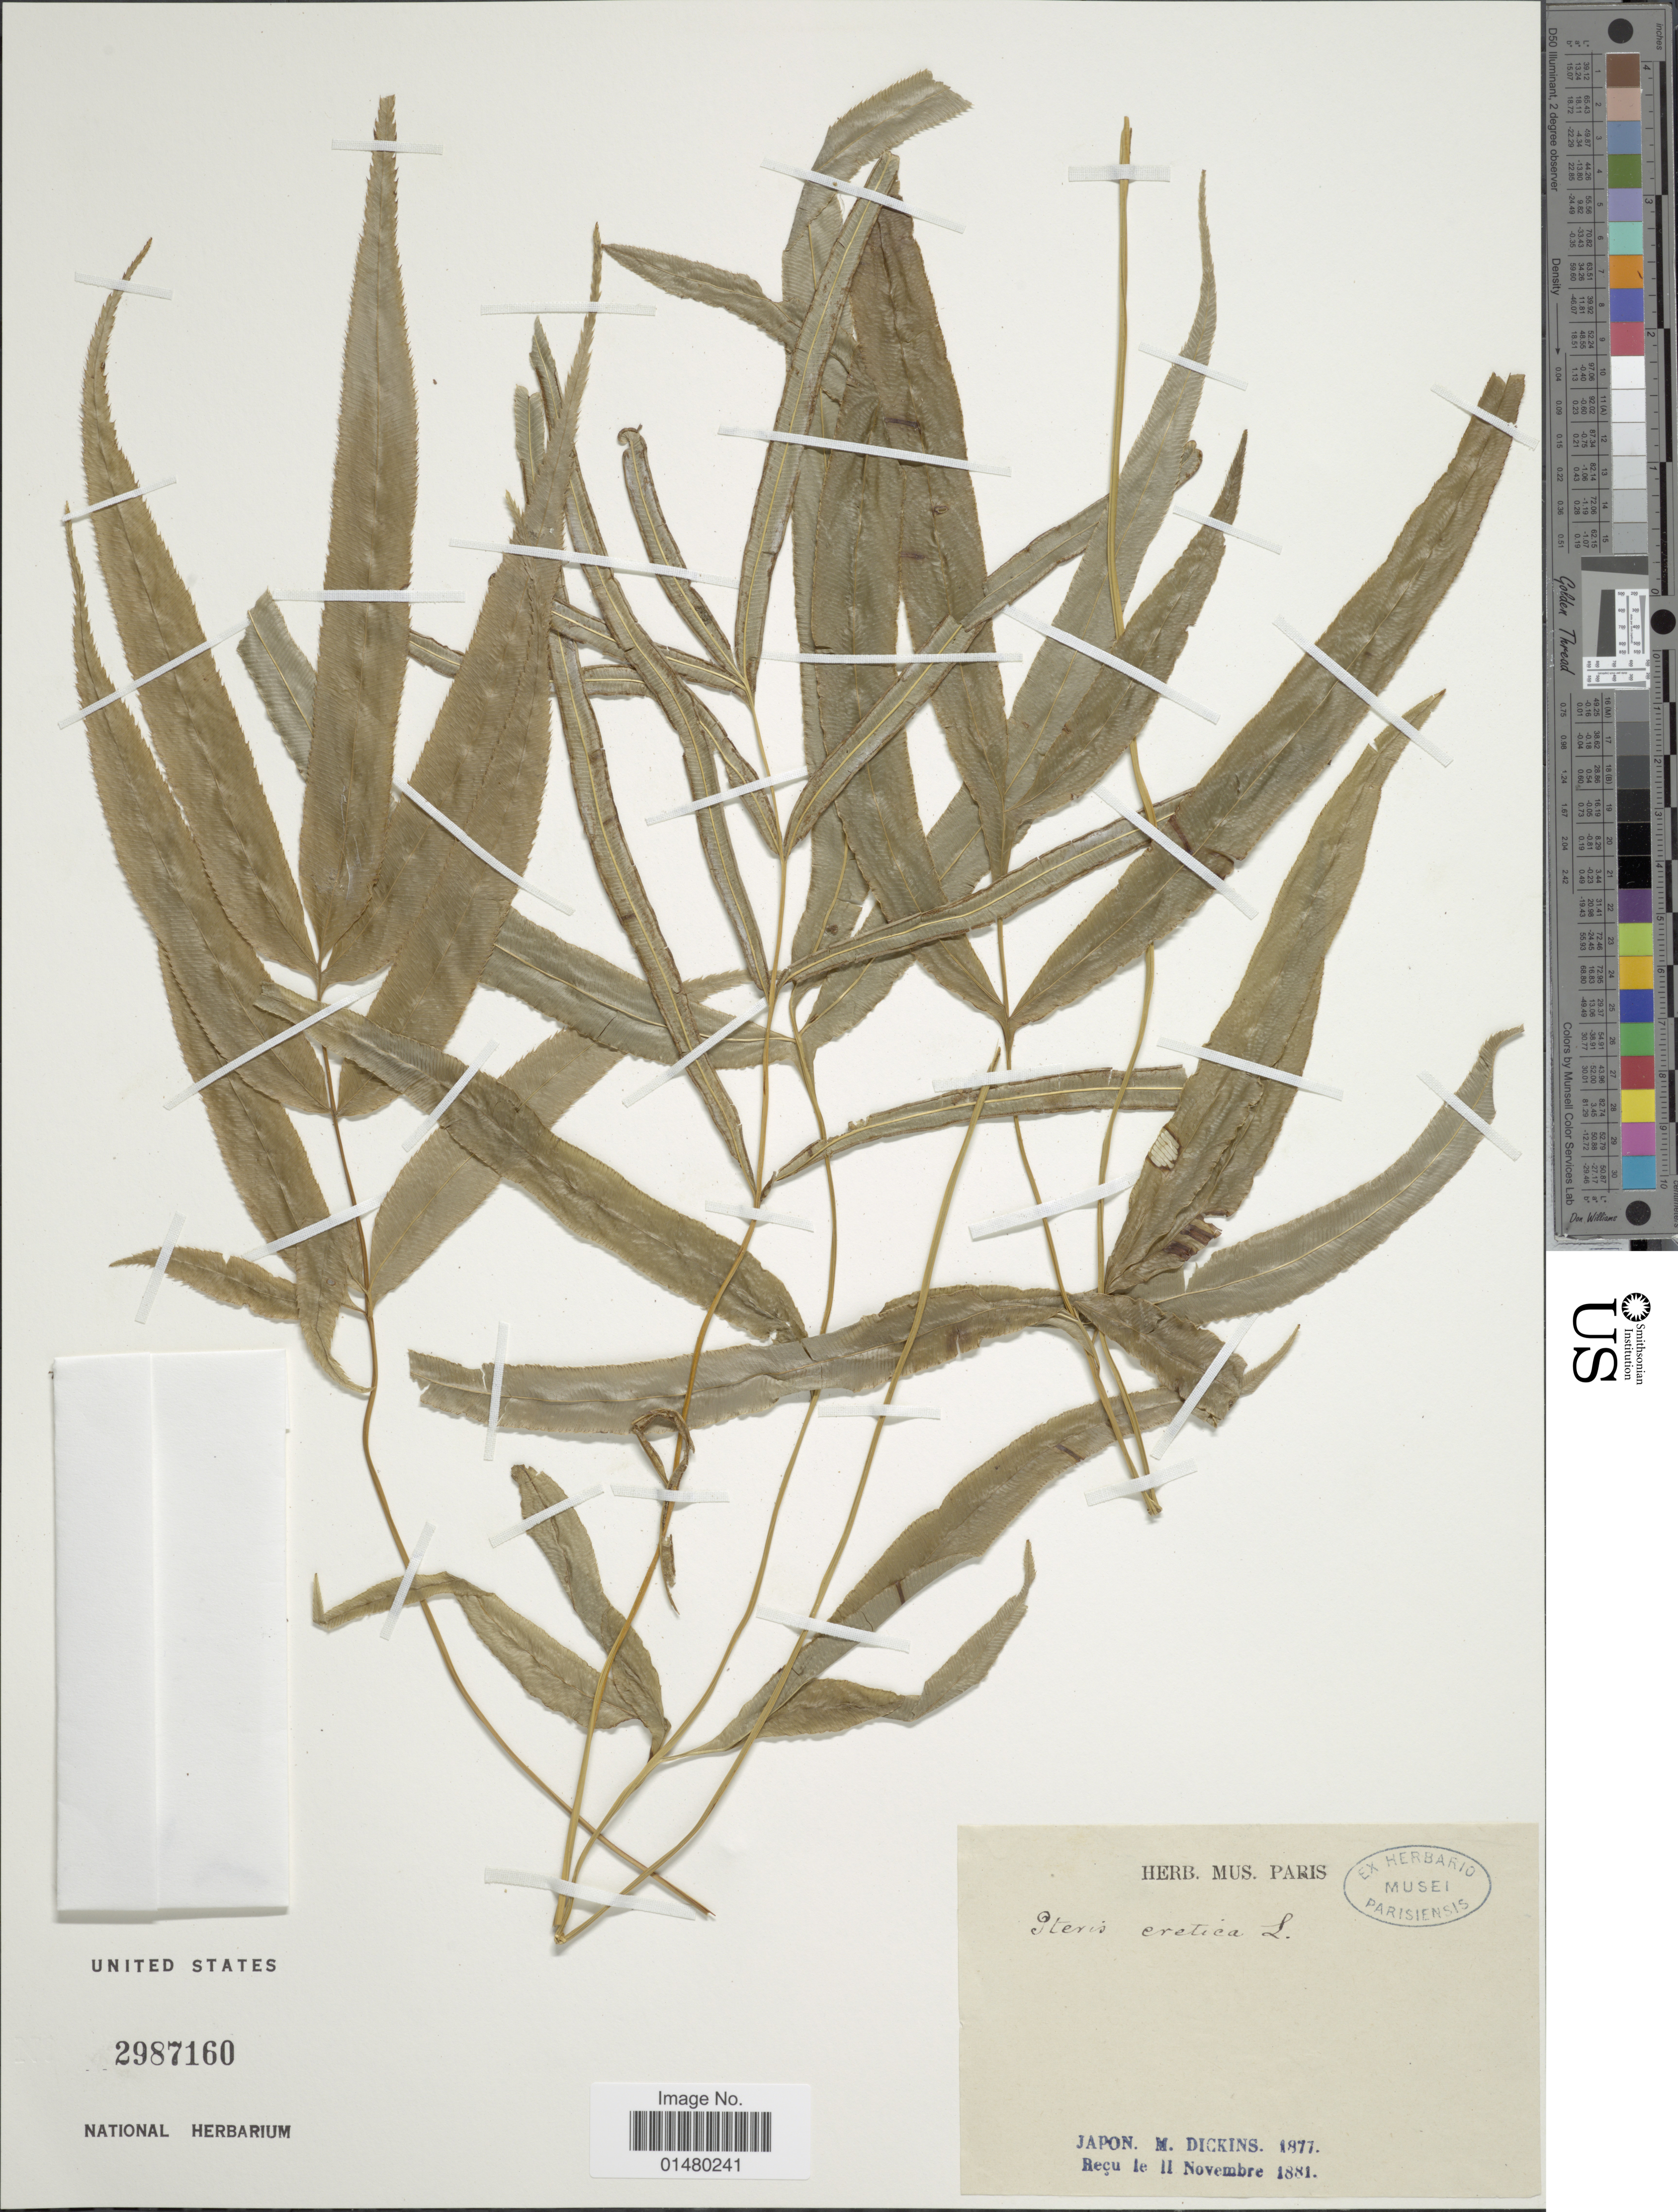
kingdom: Plantae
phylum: Tracheophyta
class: Polypodiopsida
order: Polypodiales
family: Pteridaceae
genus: Pteris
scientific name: Pteris cretica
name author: L.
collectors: M. Dickins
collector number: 1877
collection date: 1881-11-11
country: Japan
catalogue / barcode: US 2987160